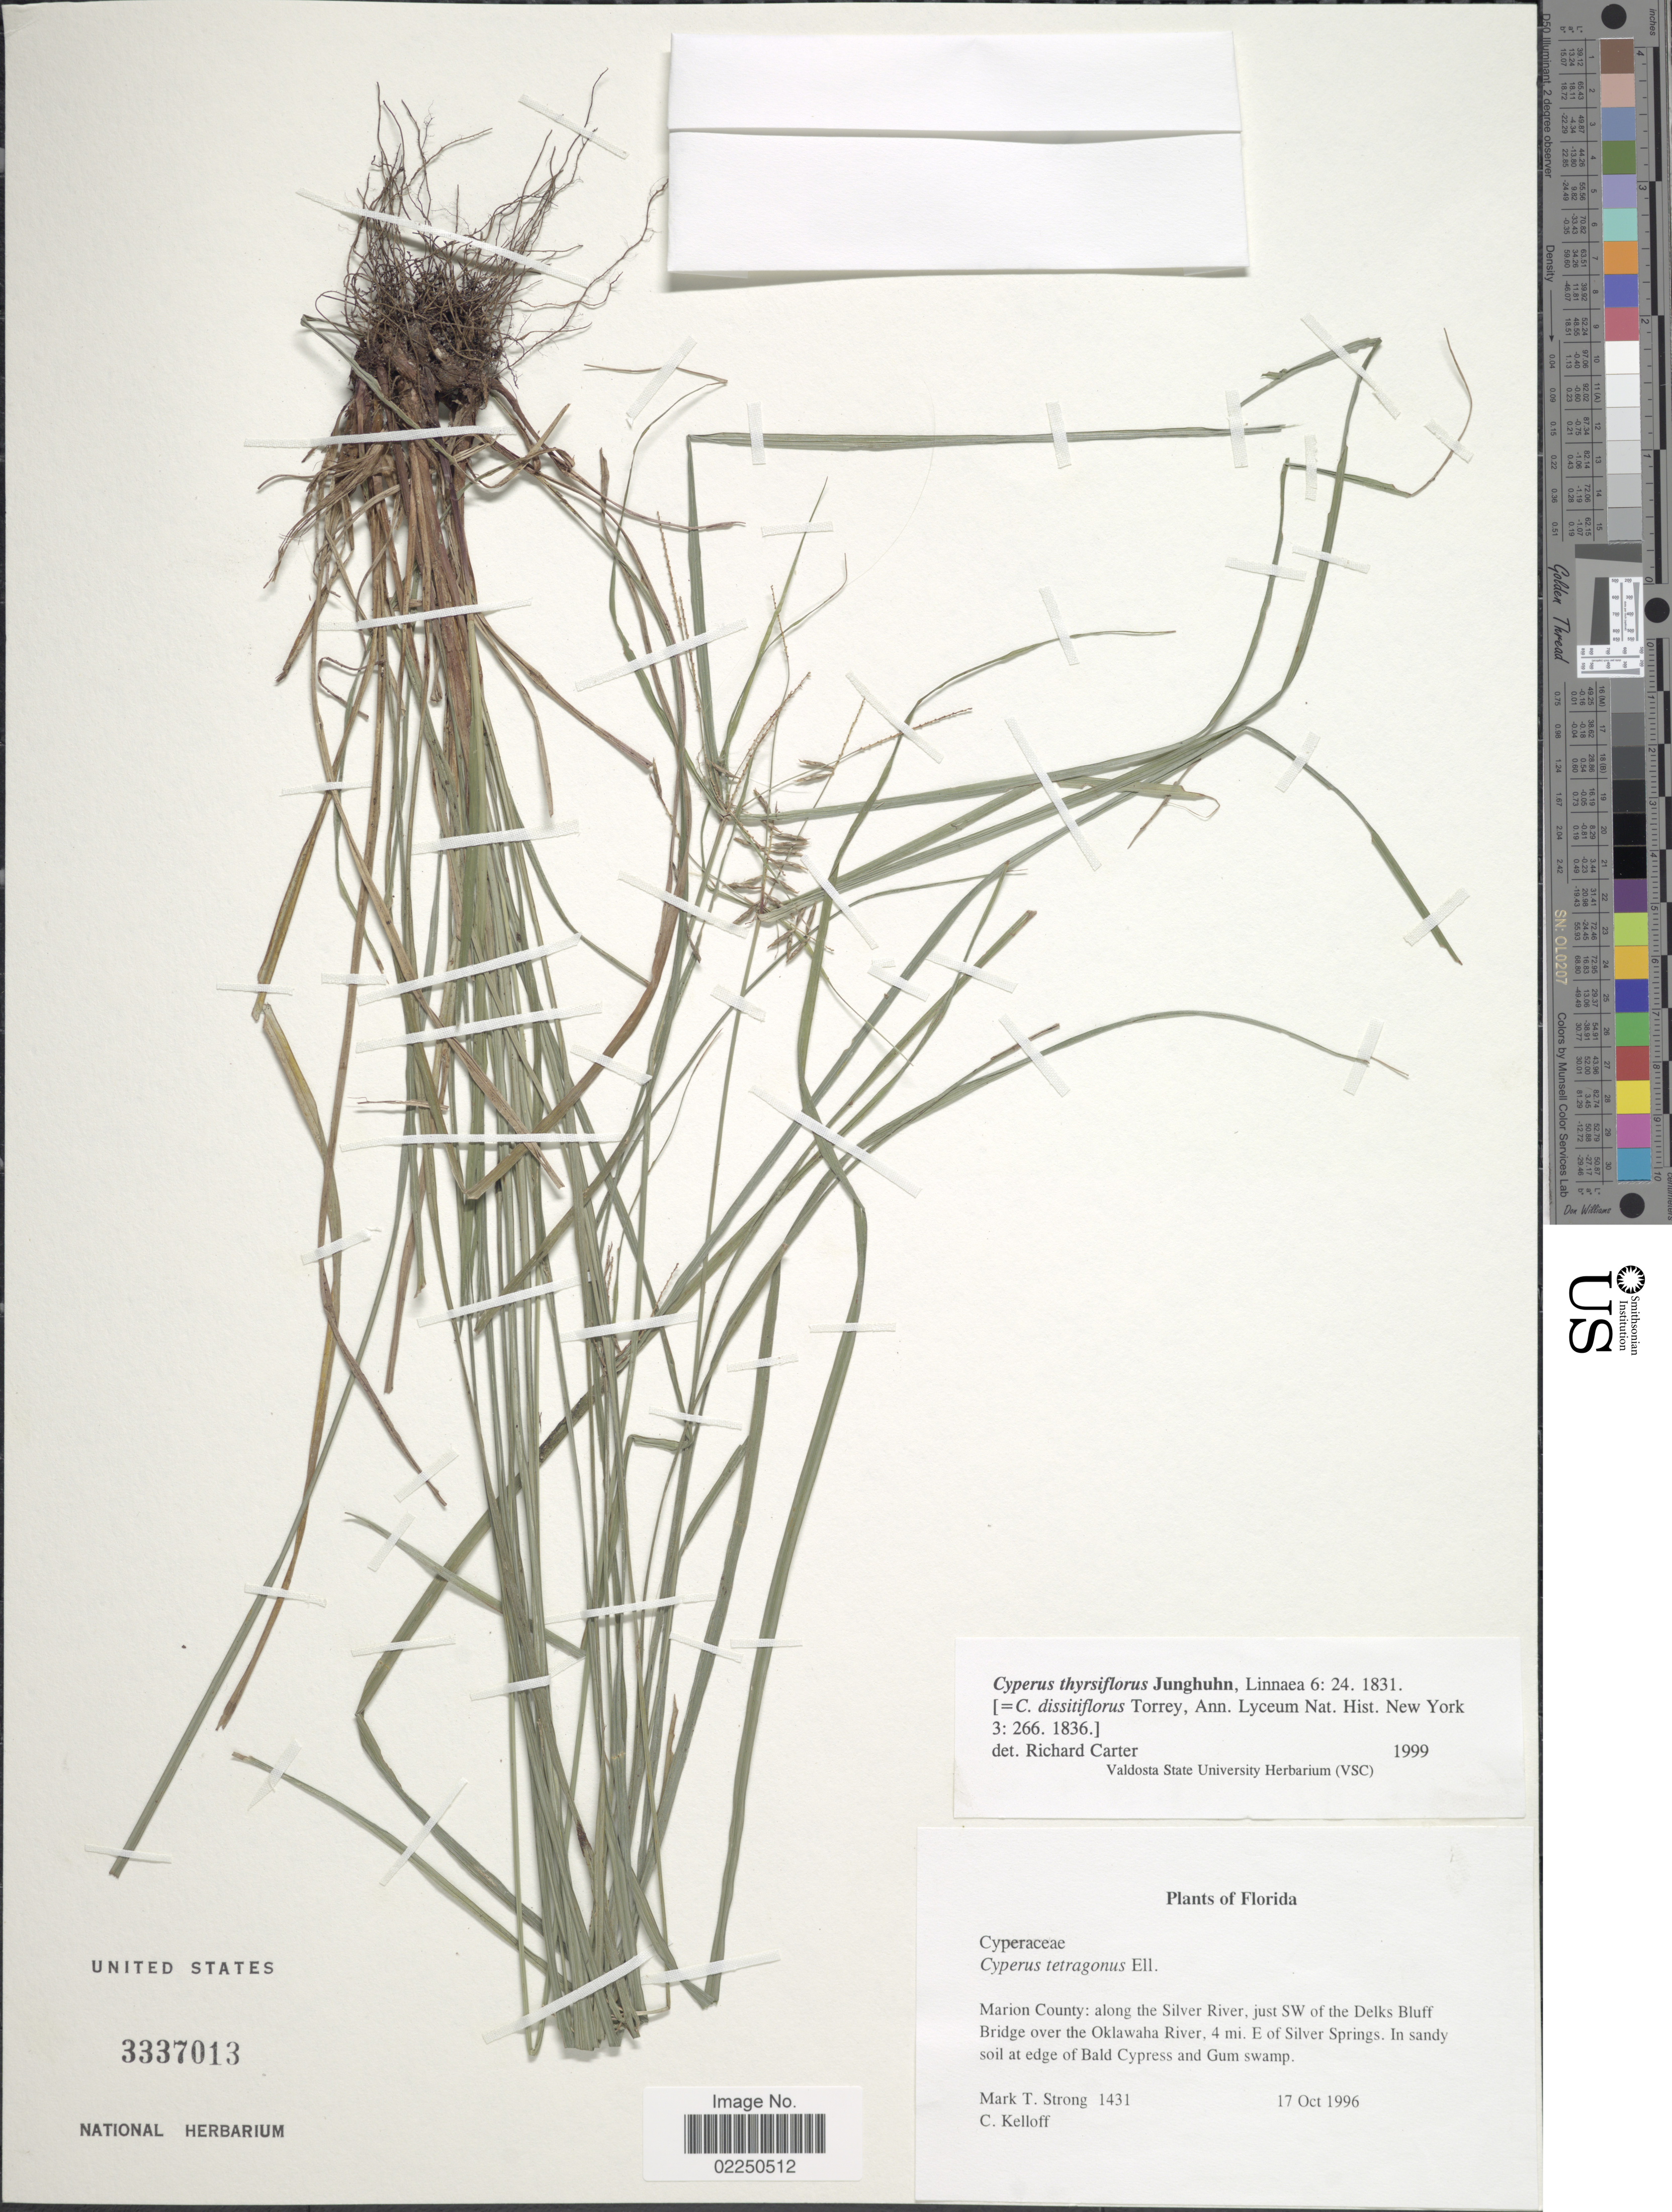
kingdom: Plantae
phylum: Tracheophyta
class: Liliopsida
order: Poales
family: Cyperaceae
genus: Cyperus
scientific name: Cyperus thyrsiflorus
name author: Jungh.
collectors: M. T. Strong & C. L. Kelloff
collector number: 1431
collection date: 1996-10-17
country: United States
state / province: Florida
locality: Marion County: along the Silver River, just SW of the Delks Bluff Bridge over the Oklawaha River, 4 mi. E of Silver Springs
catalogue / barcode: US 3337013